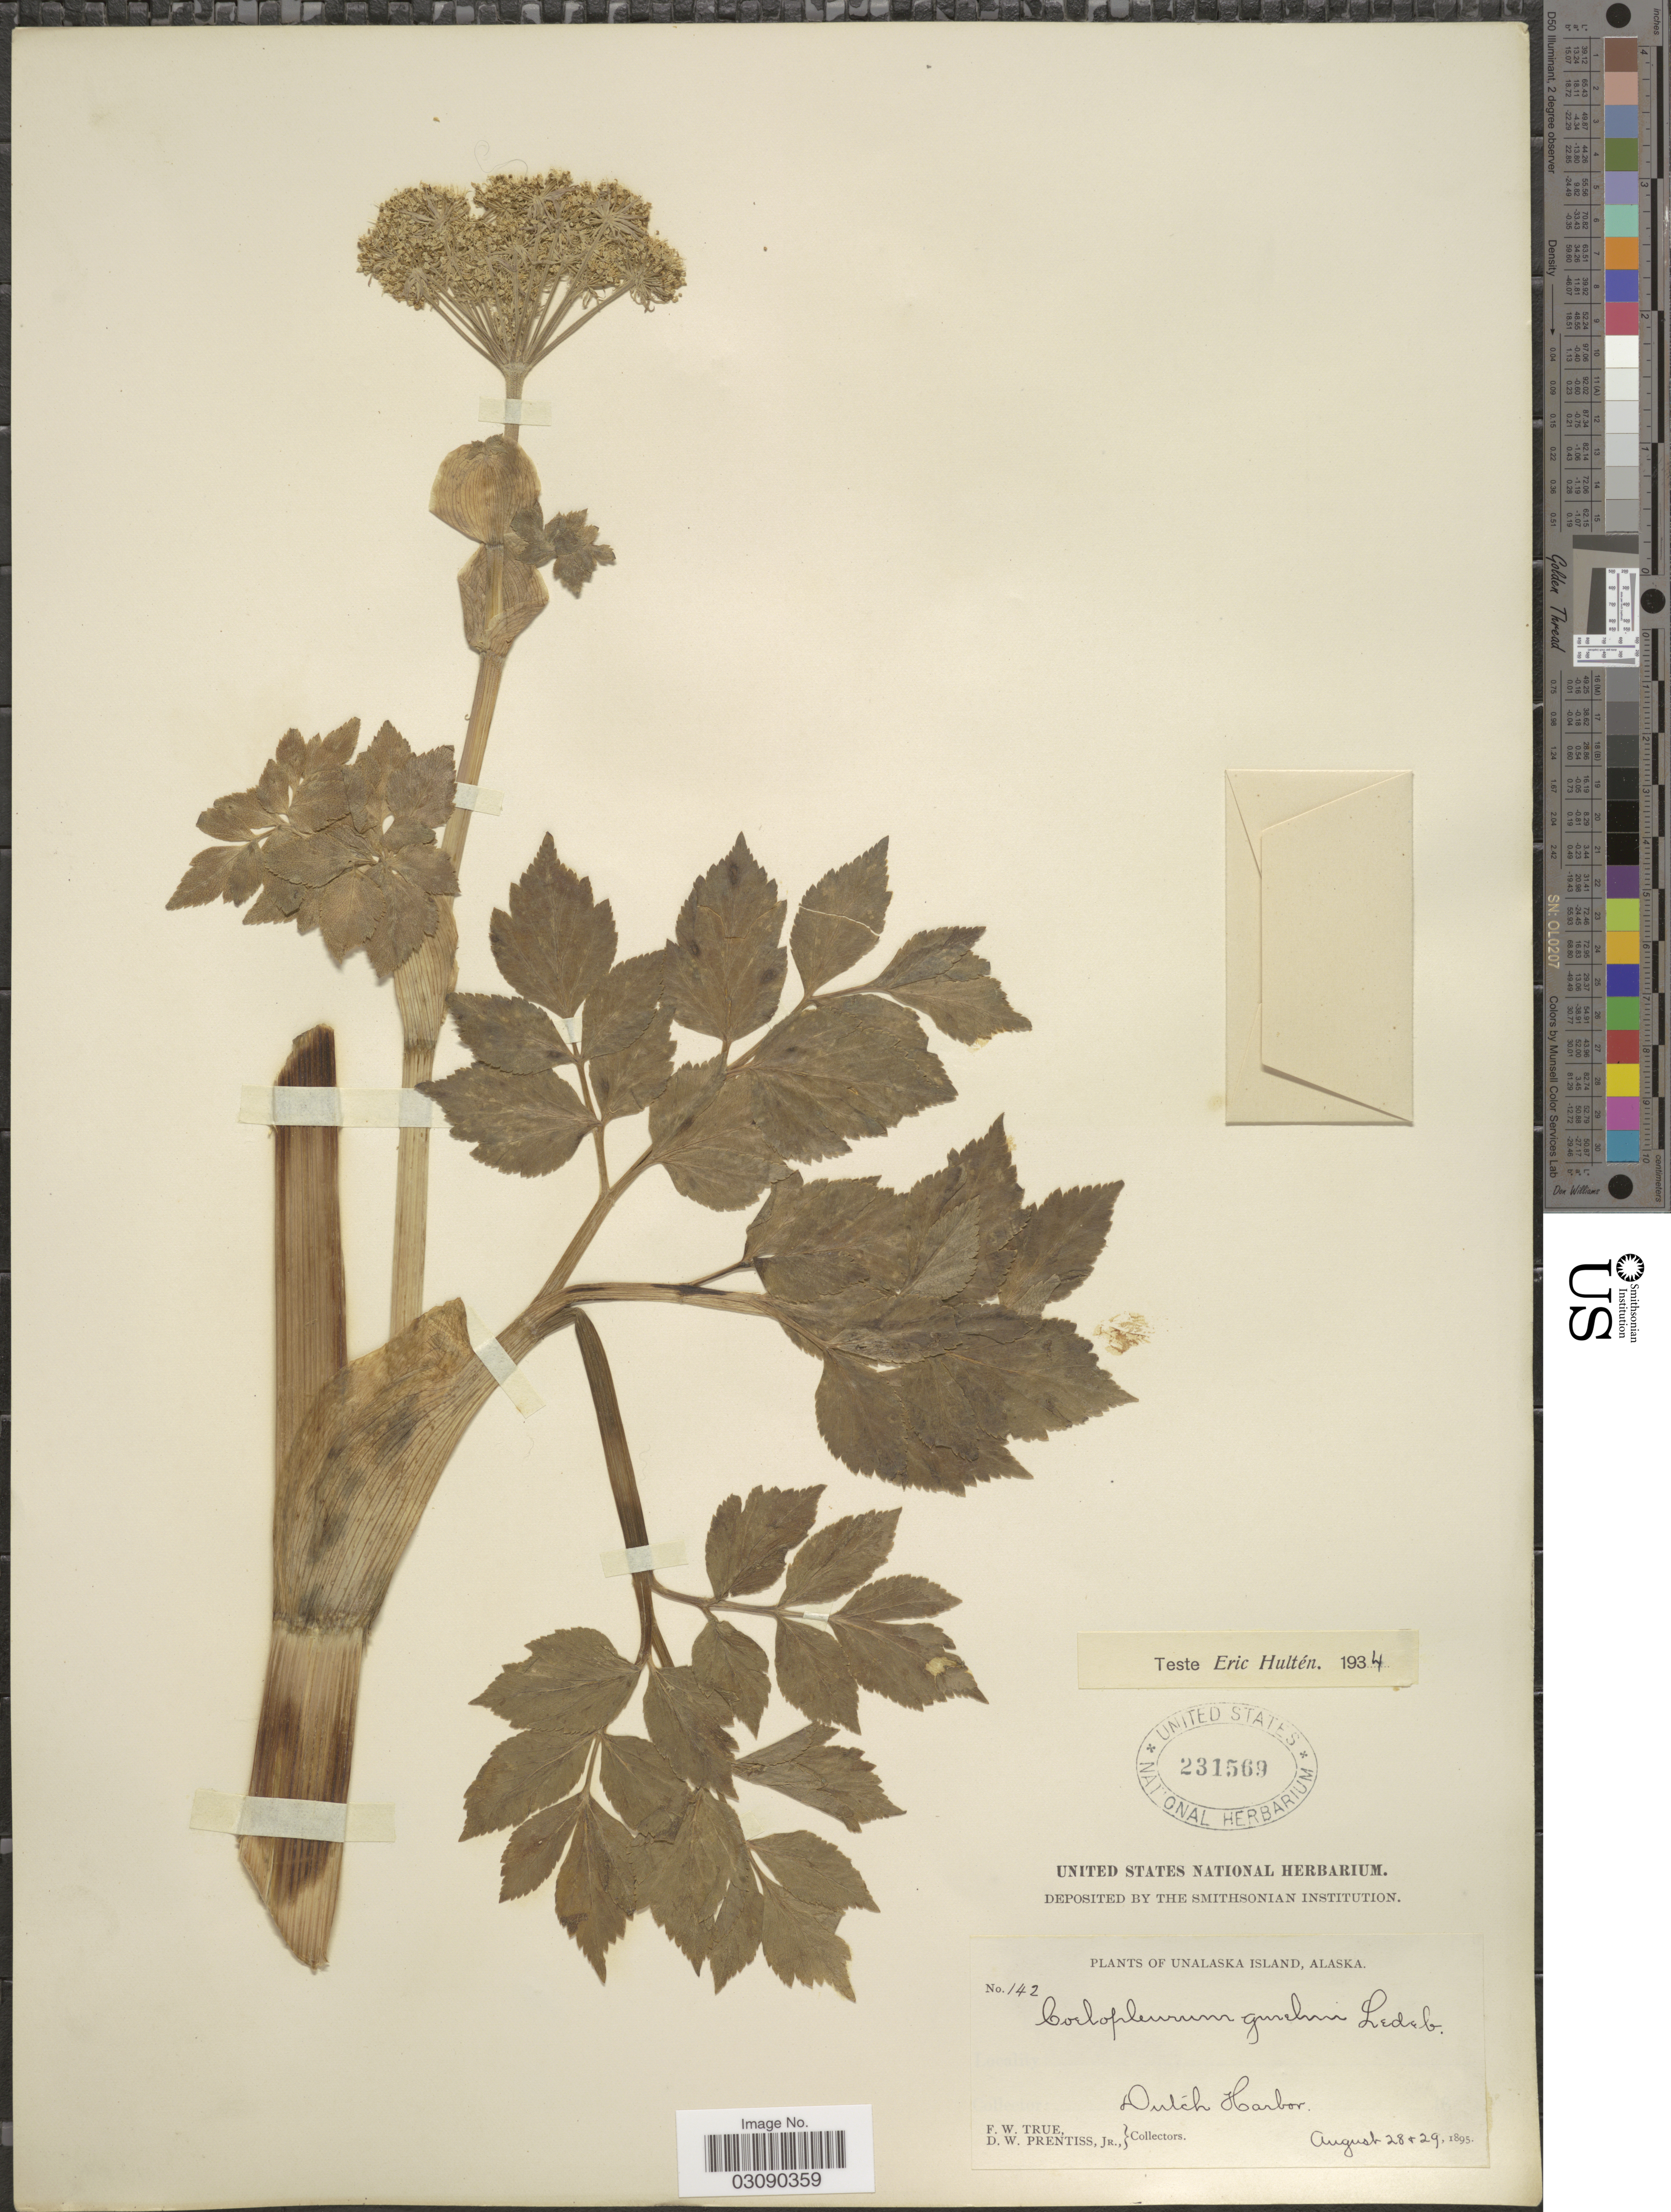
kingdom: Plantae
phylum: Tracheophyta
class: Magnoliopsida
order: Apiales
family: Apiaceae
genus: Angelica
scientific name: Angelica lucida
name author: L.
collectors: F. True & D. Prentiss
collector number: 142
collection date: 1895-08-28/1895-08-29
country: United States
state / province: Alaska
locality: Unalaska Island, Dutch Harbor.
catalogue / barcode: US 231569